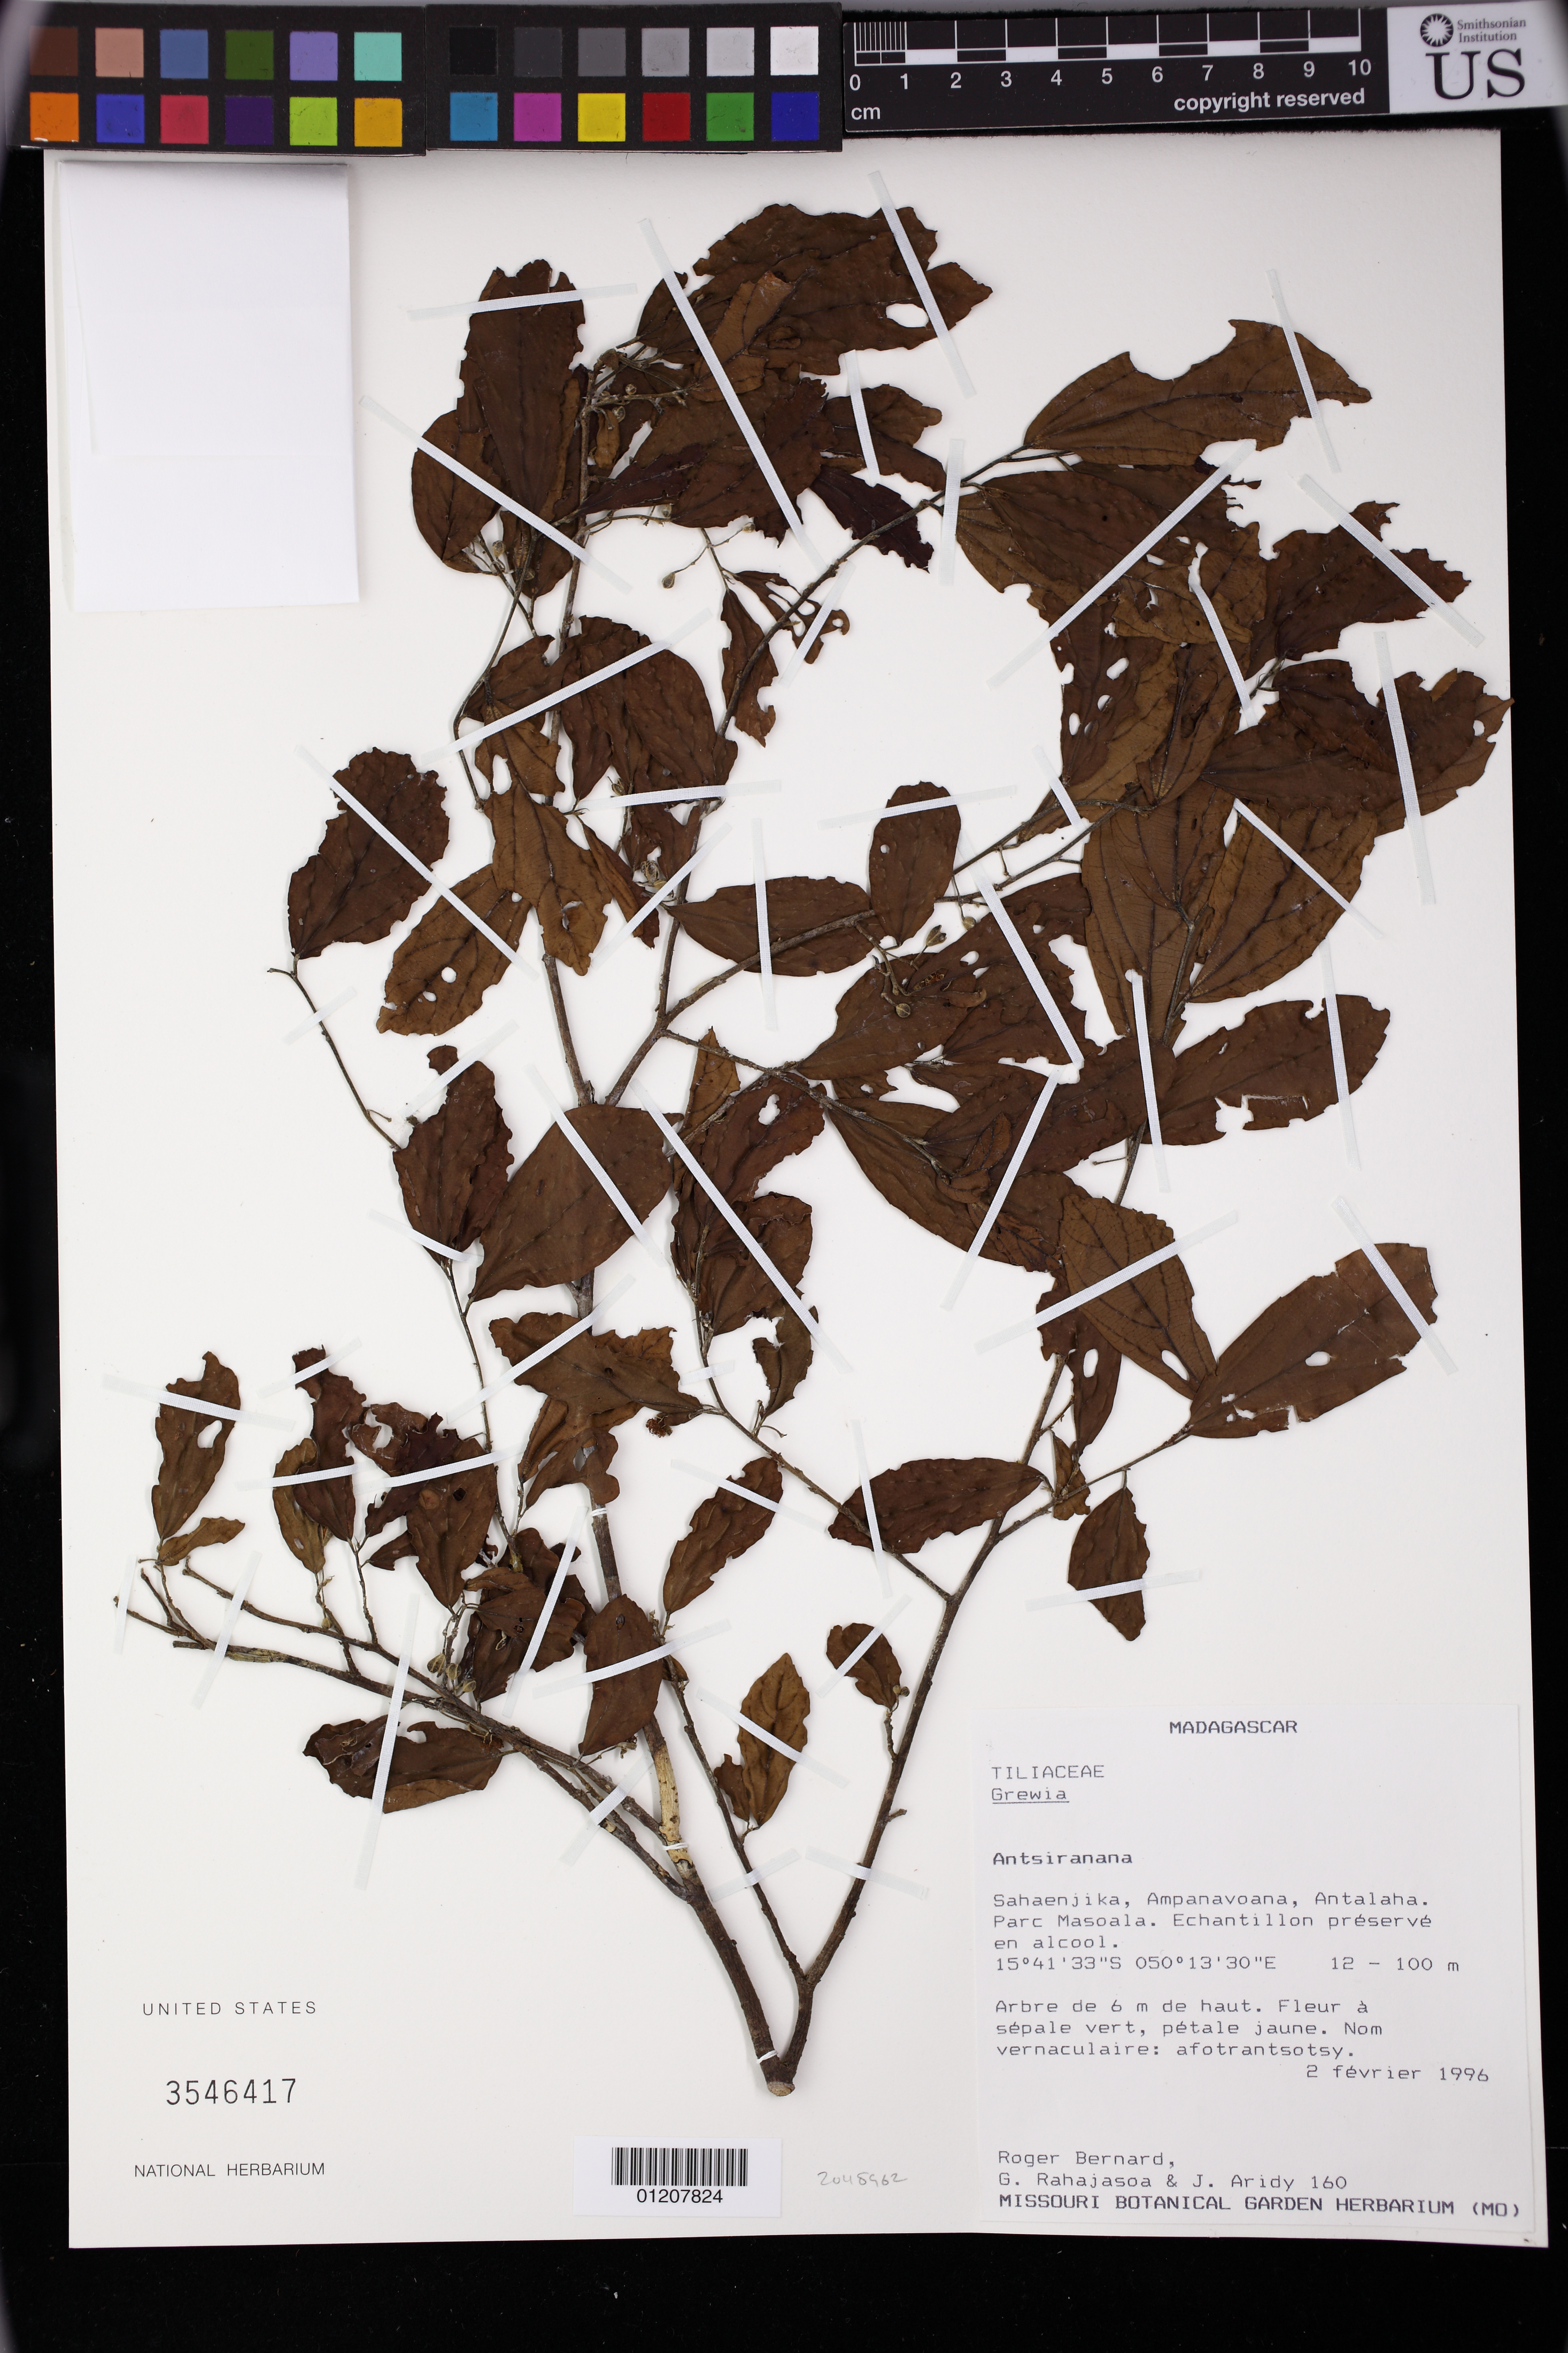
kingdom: Plantae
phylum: Tracheophyta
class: Magnoliopsida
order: Malvales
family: Malvaceae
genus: Grewia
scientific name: Grewia sambiranensis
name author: Capuron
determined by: Jourdain-Fievet, Lucile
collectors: R. Bernard, G. Rahajasoa & J. Aridy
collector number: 160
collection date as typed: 02 Feb 1996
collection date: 1996-02-02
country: Madagascar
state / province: Sava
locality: Antsiranana. Sahaenjika, Ampanavoana, Antalaha. Parc Masoala.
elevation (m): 12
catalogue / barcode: US 3546417